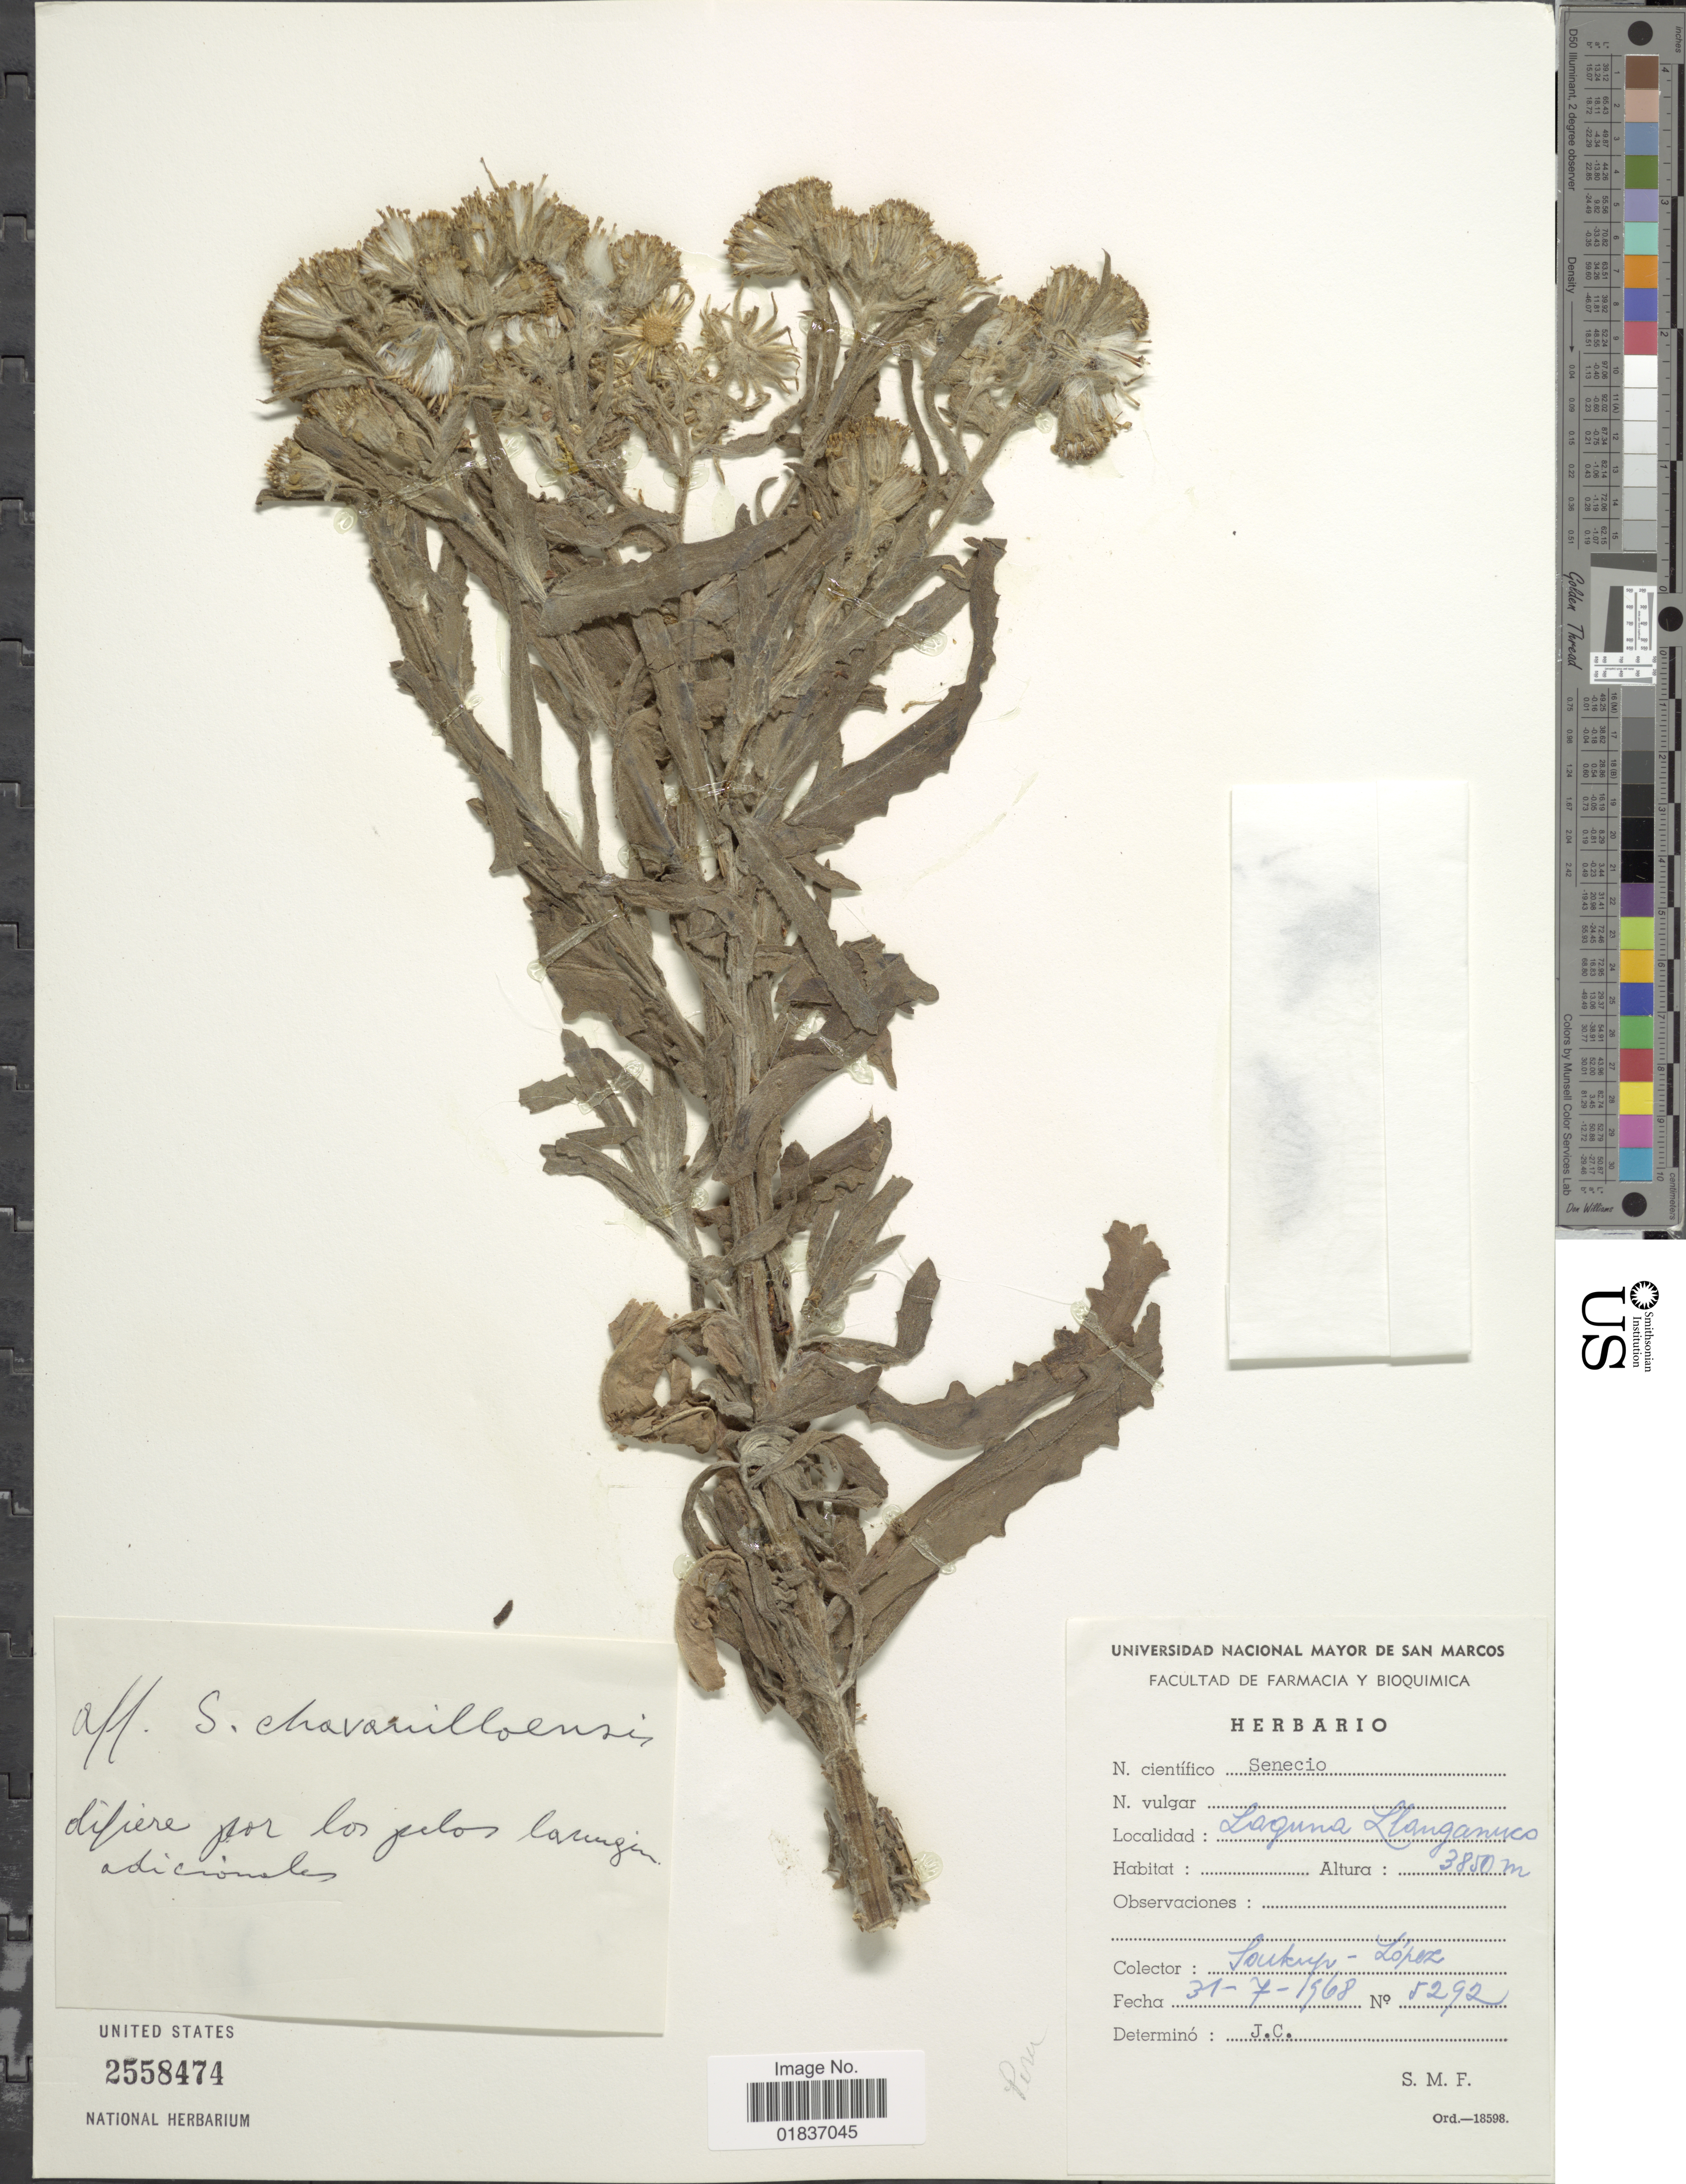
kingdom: Plantae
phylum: Tracheophyta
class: Magnoliopsida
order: Asterales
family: Asteraceae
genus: Senecio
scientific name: Senecio hastifolius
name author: (L. f.) Less.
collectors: -- Soukup & -. Lopez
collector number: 5292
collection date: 1968-07-31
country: Peru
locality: Laguna Llanganuco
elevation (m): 3850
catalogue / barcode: US 2558474